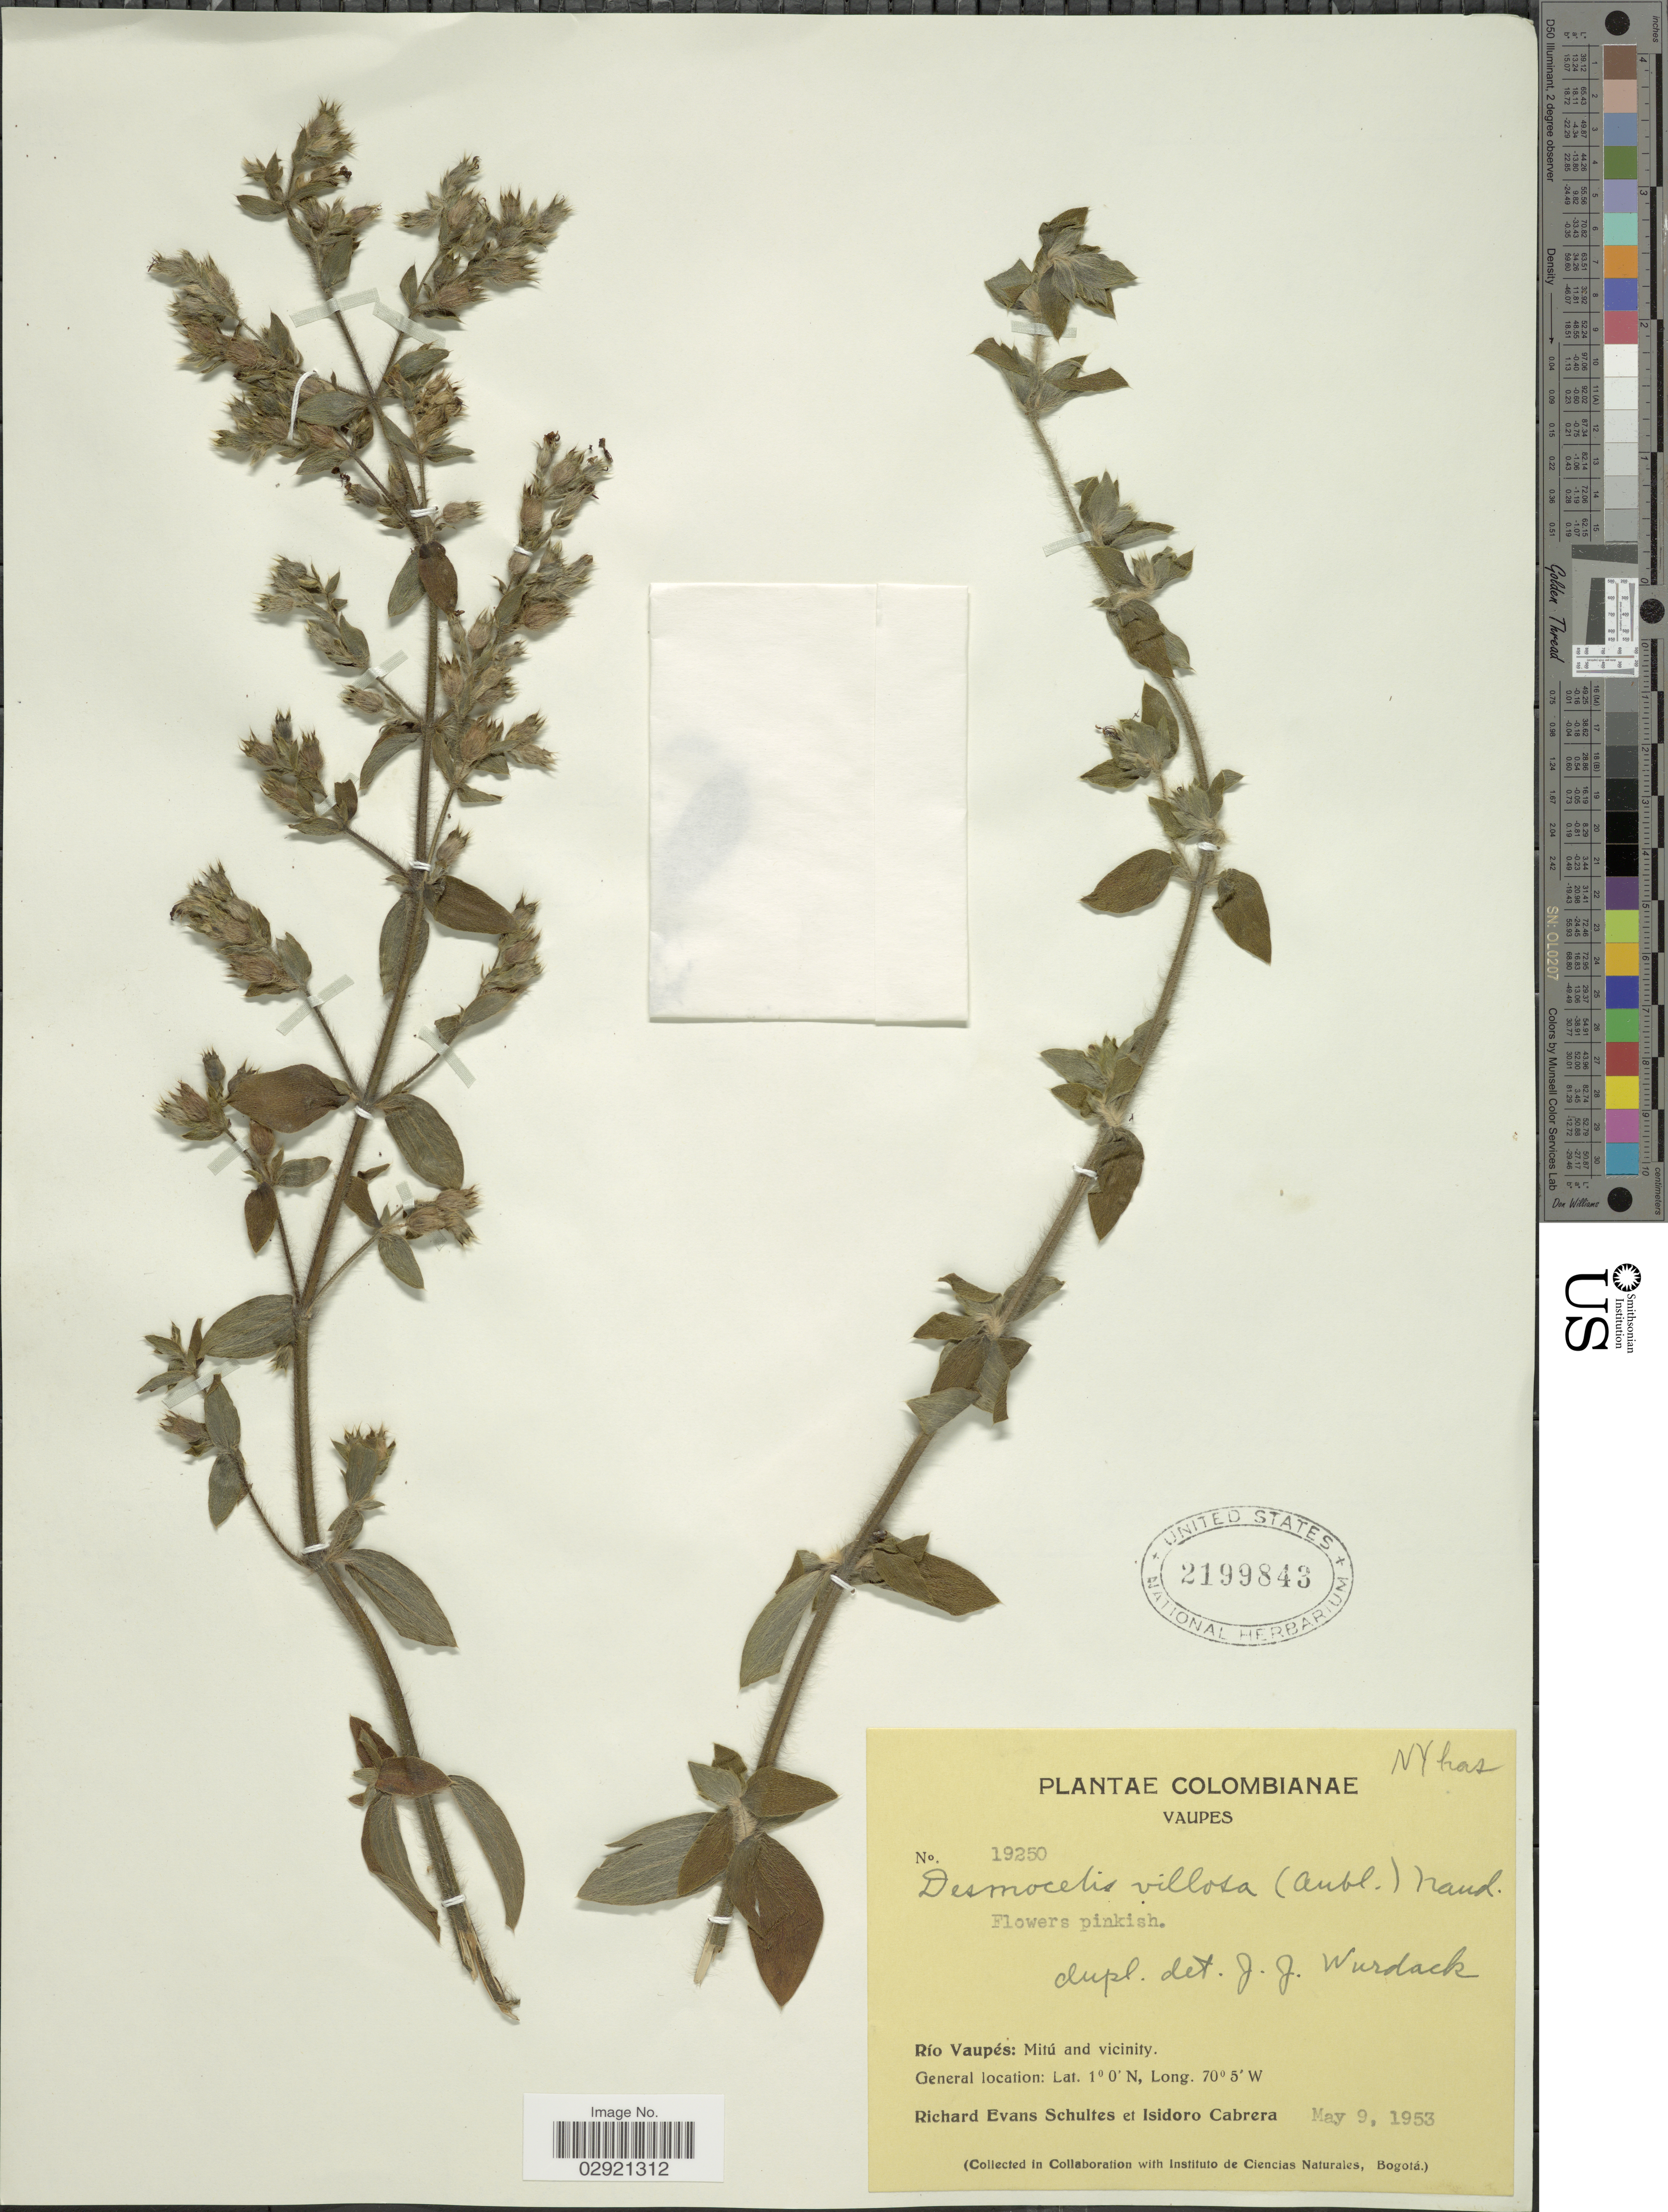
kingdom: Plantae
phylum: Tracheophyta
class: Magnoliopsida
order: Myrtales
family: Melastomataceae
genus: Desmoscelis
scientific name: Desmoscelis villosa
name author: (Aubl.) Naudin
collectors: R. E. Schultes & I. Cabrera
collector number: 19250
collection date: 1953-05-09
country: Colombia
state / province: Vaupés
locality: Río Vaupés: Mitú and vicinity.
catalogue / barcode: US 2199843